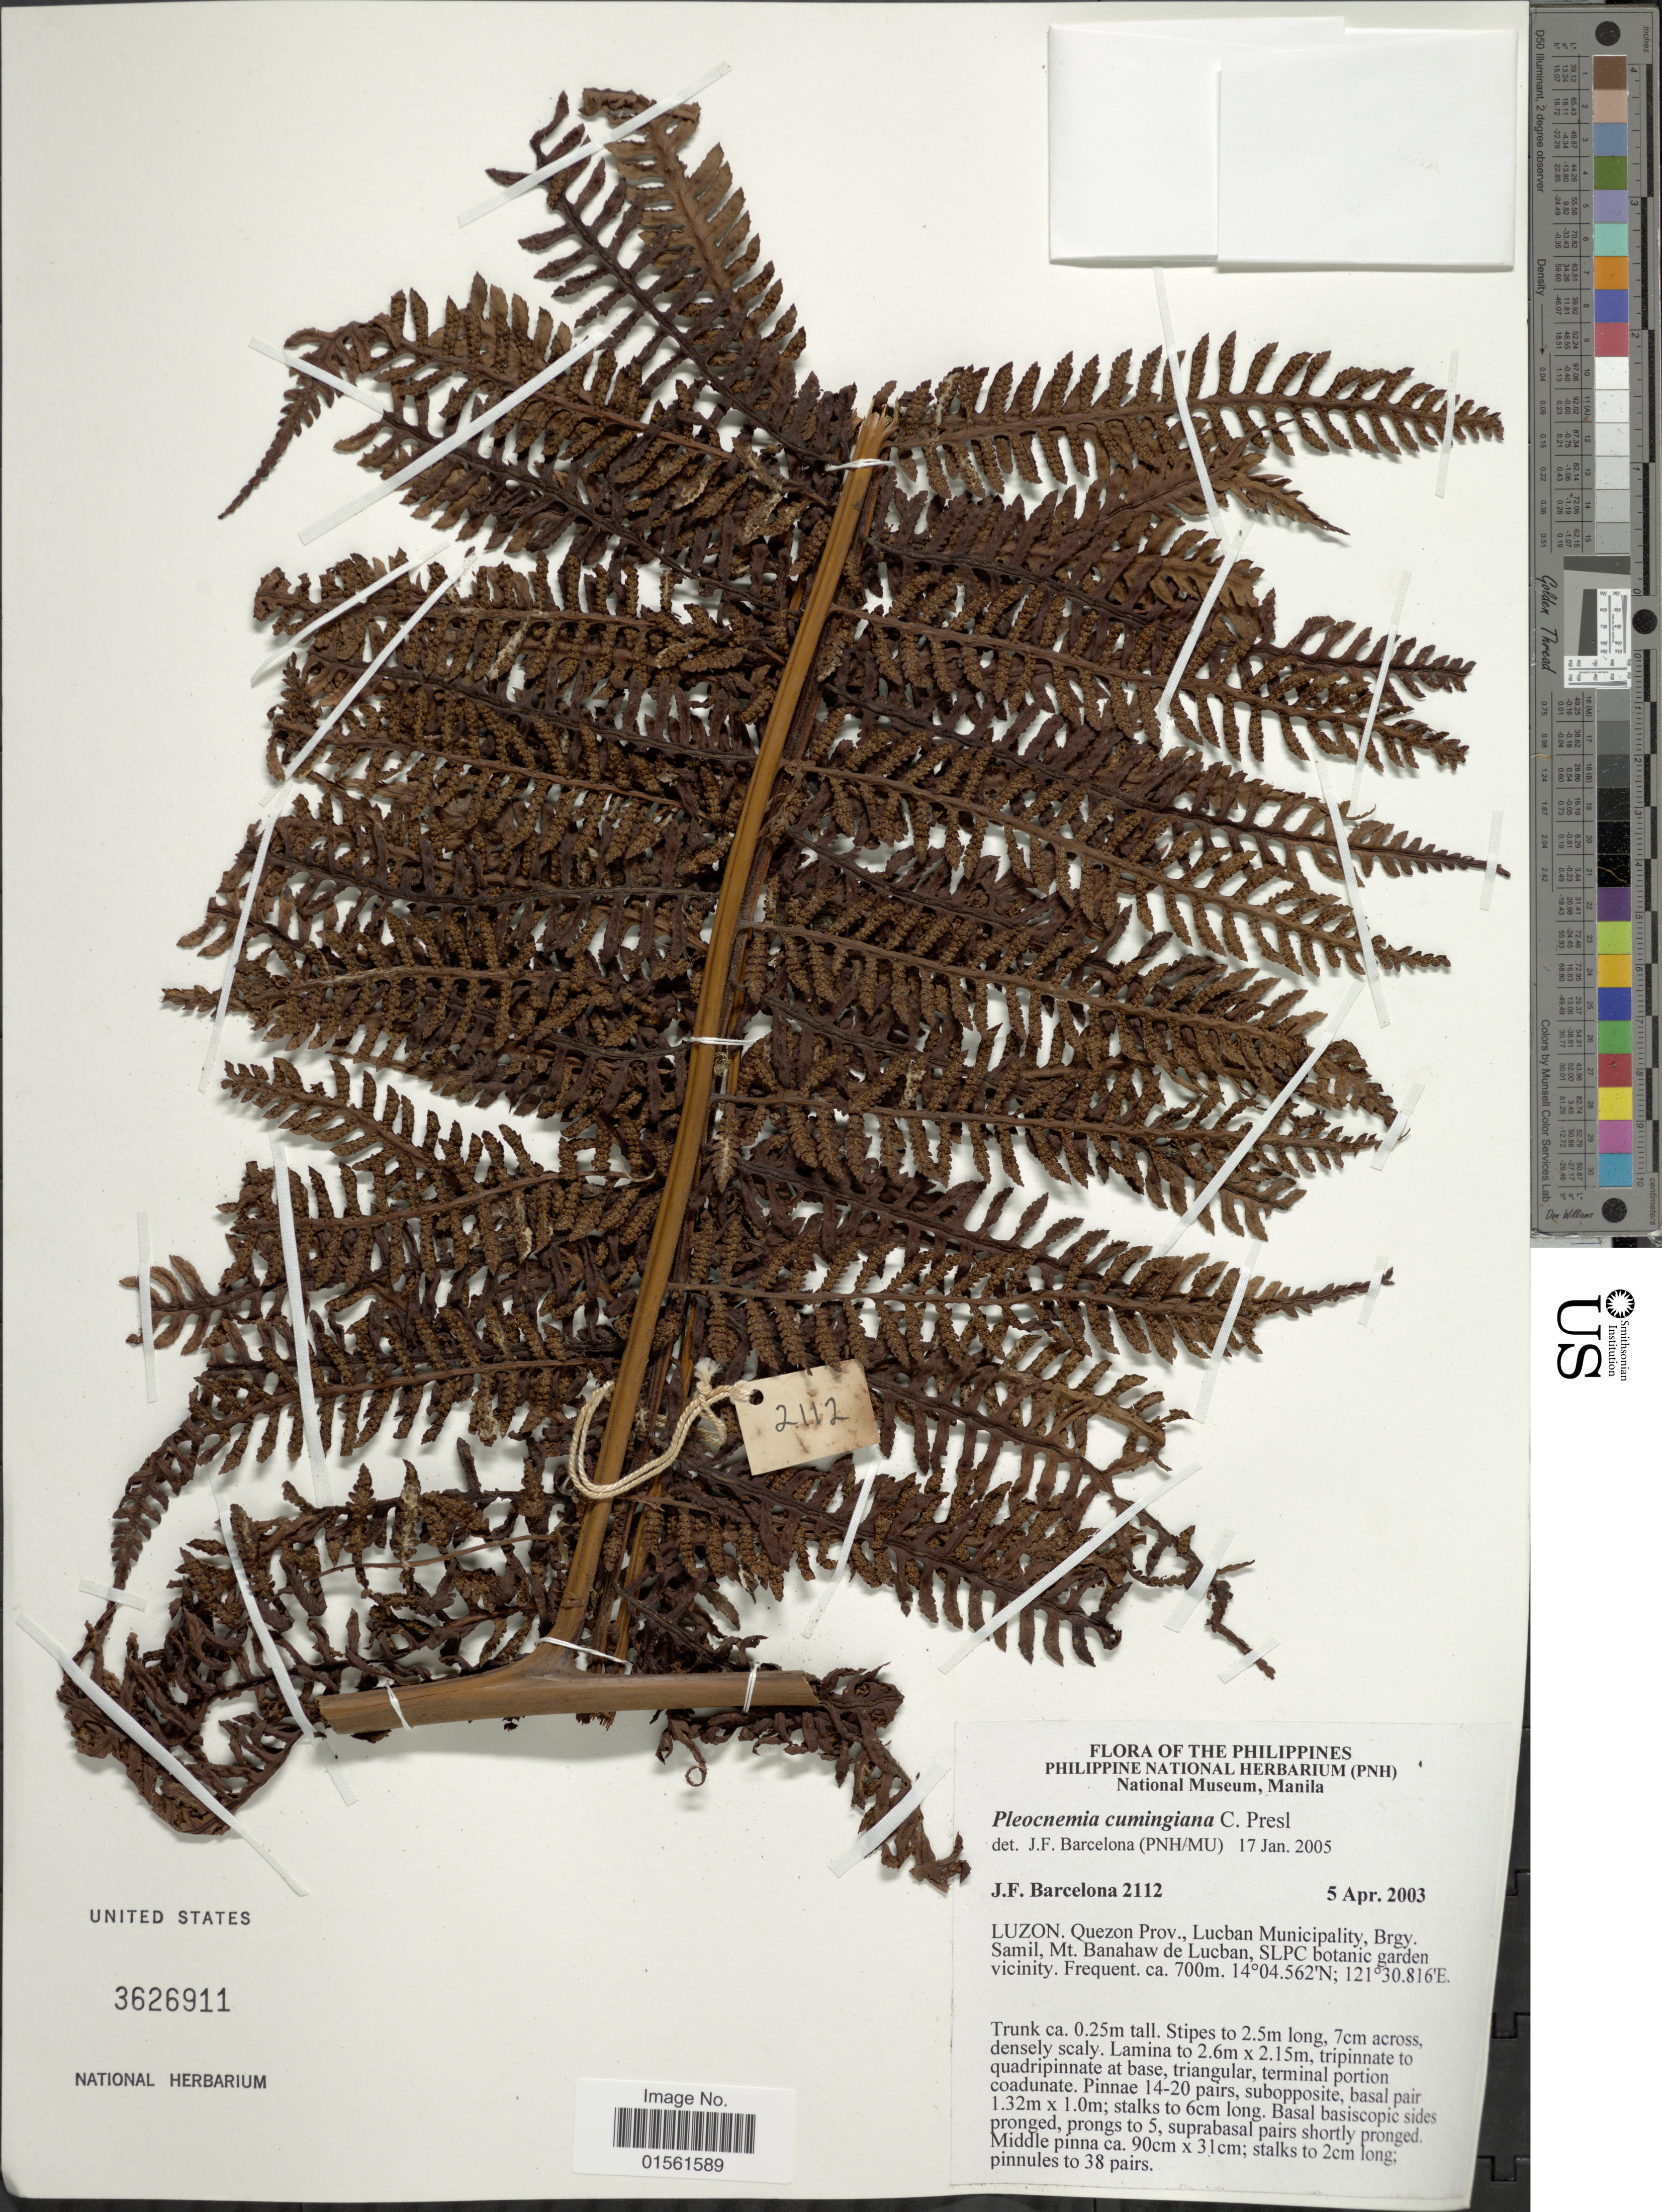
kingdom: Plantae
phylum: Tracheophyta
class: Polypodiopsida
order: Polypodiales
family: Dryopteridaceae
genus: Pleocnemia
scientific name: Pleocnemia cumingiana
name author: C. Presl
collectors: J. F. Barcelona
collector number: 2112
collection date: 2003-04-05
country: Philippines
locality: Luzon, Quezon Prov., Lucban Municipality, Brgy Samil, Mt. Banahaw de Lucban, SLPC botanic garden vicinity.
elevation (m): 700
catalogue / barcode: US 3626911